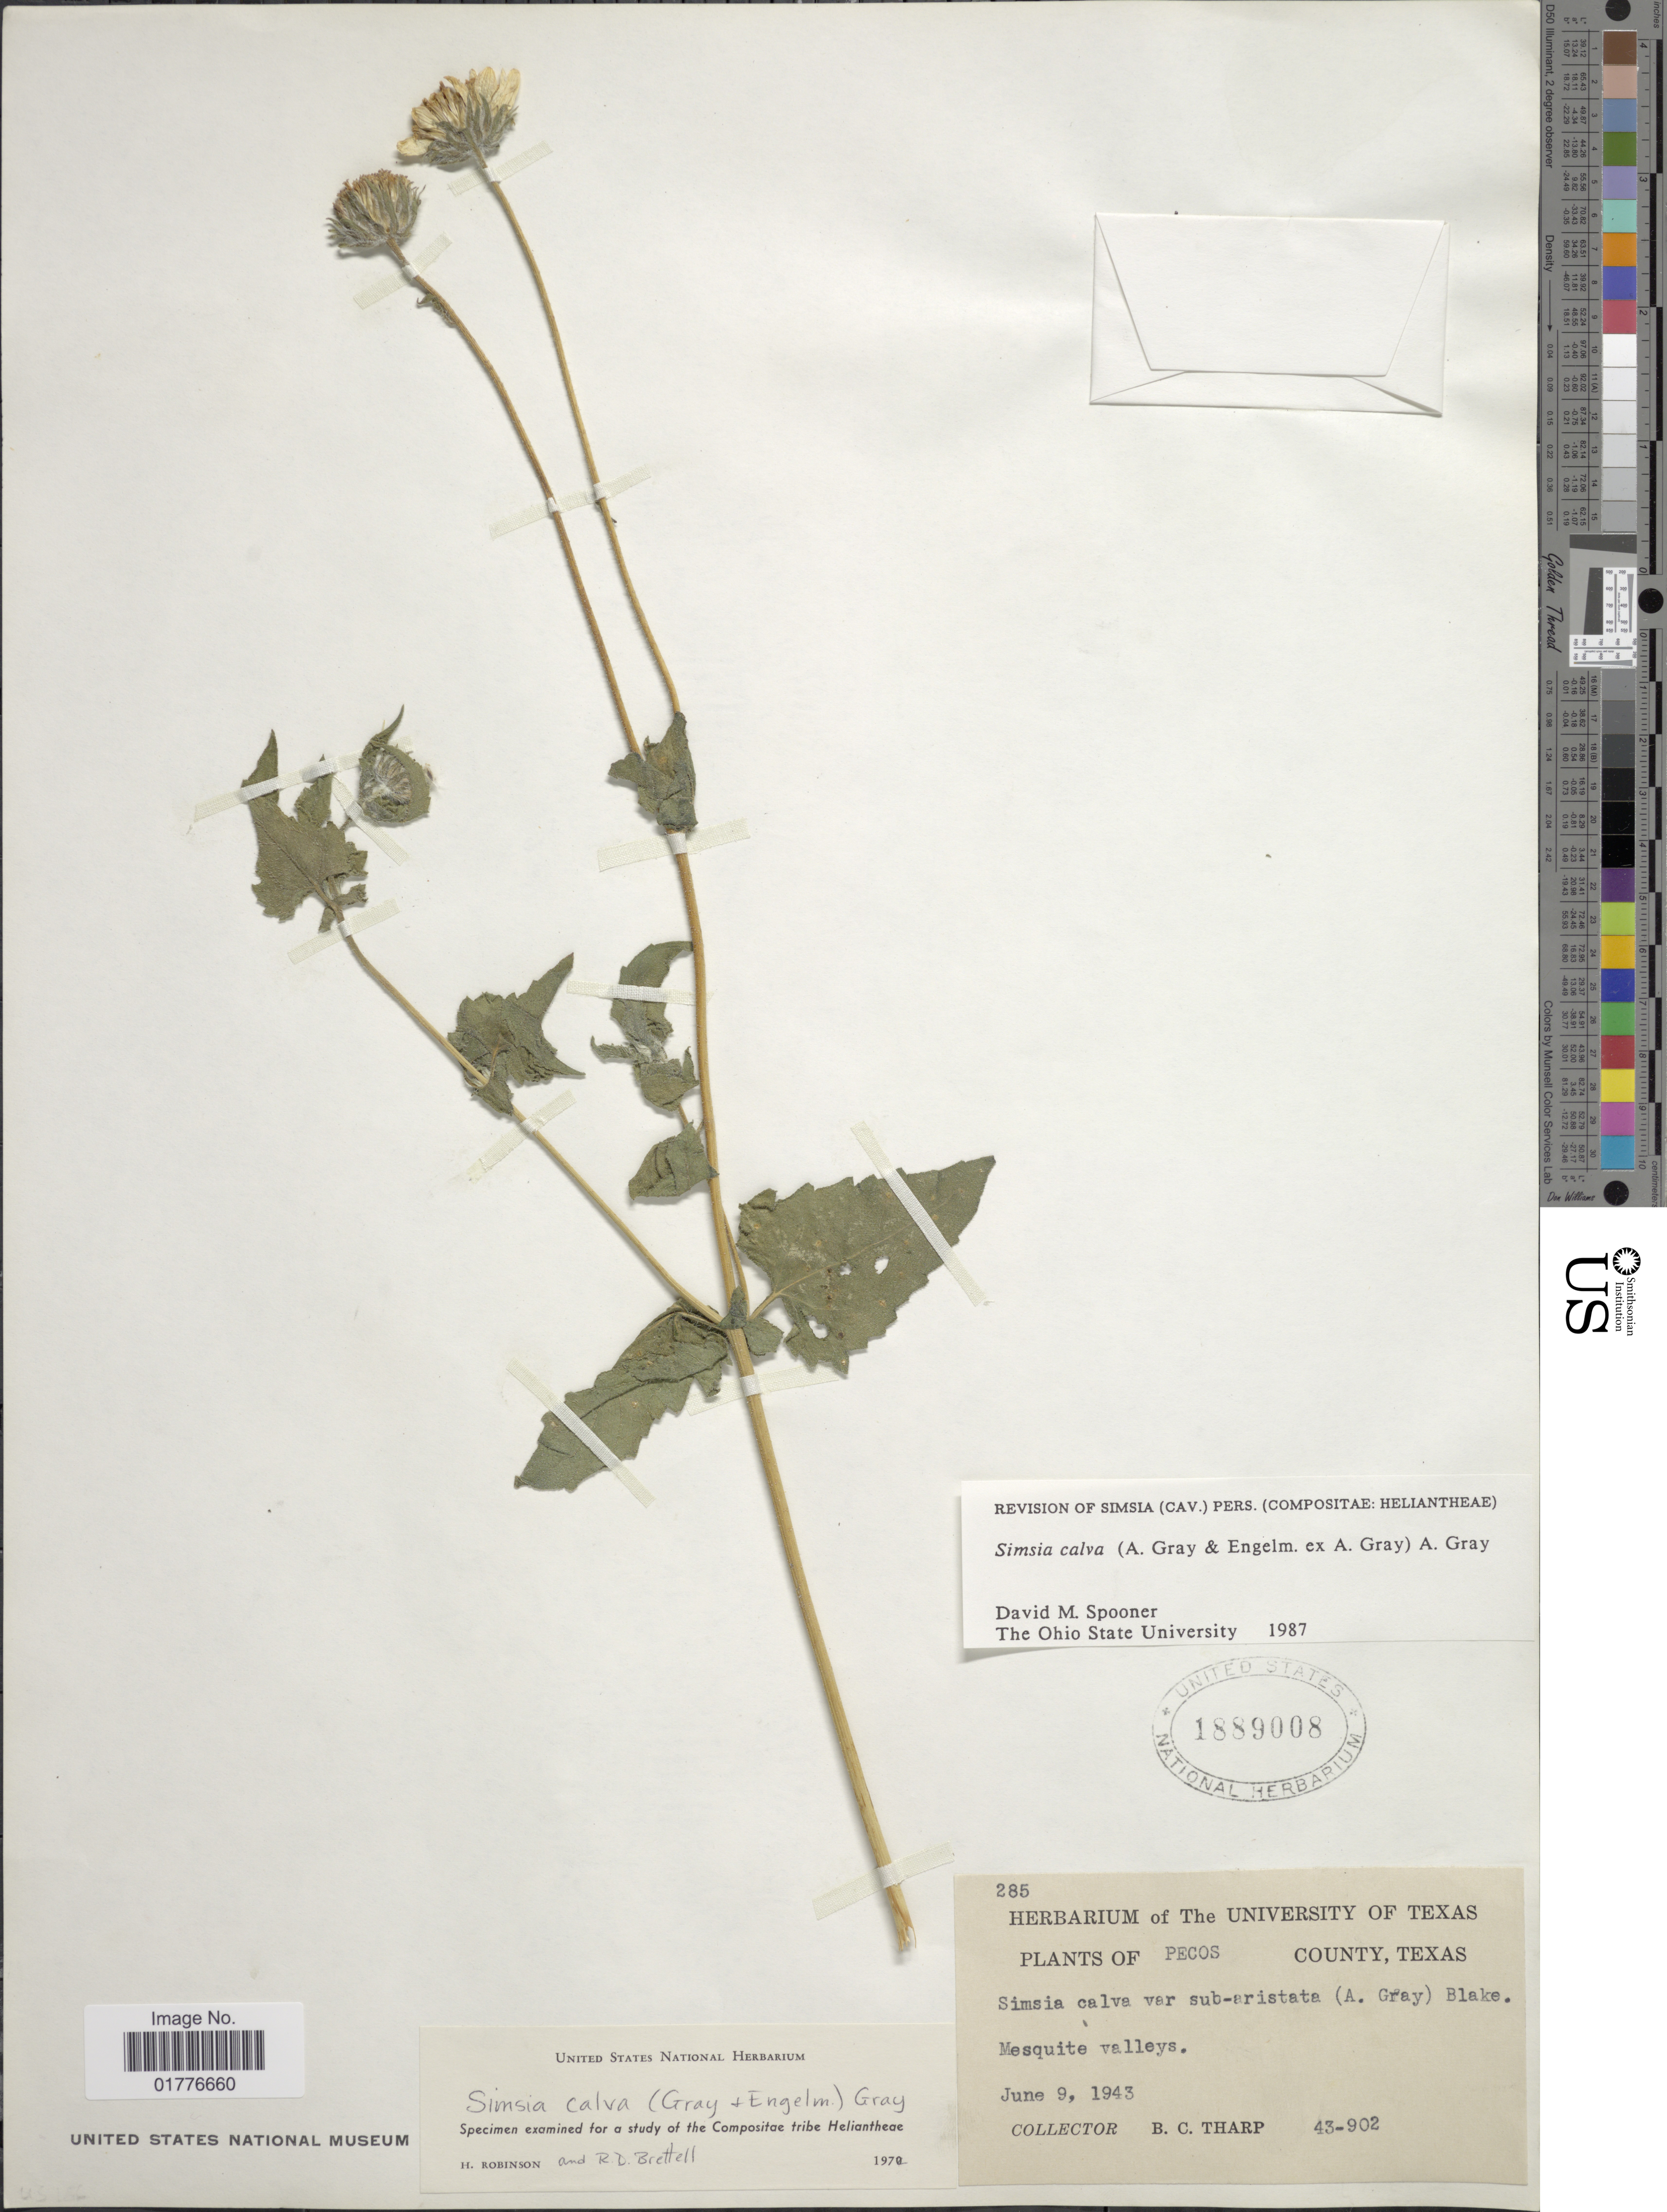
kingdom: Plantae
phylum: Tracheophyta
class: Magnoliopsida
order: Asterales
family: Asteraceae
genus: Simsia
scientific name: Simsia calva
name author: A. Gray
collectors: B. C. Tharp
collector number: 285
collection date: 1943-06-09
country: United States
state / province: Texas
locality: Pecos County, Mesquite valleys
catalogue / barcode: US 1889008